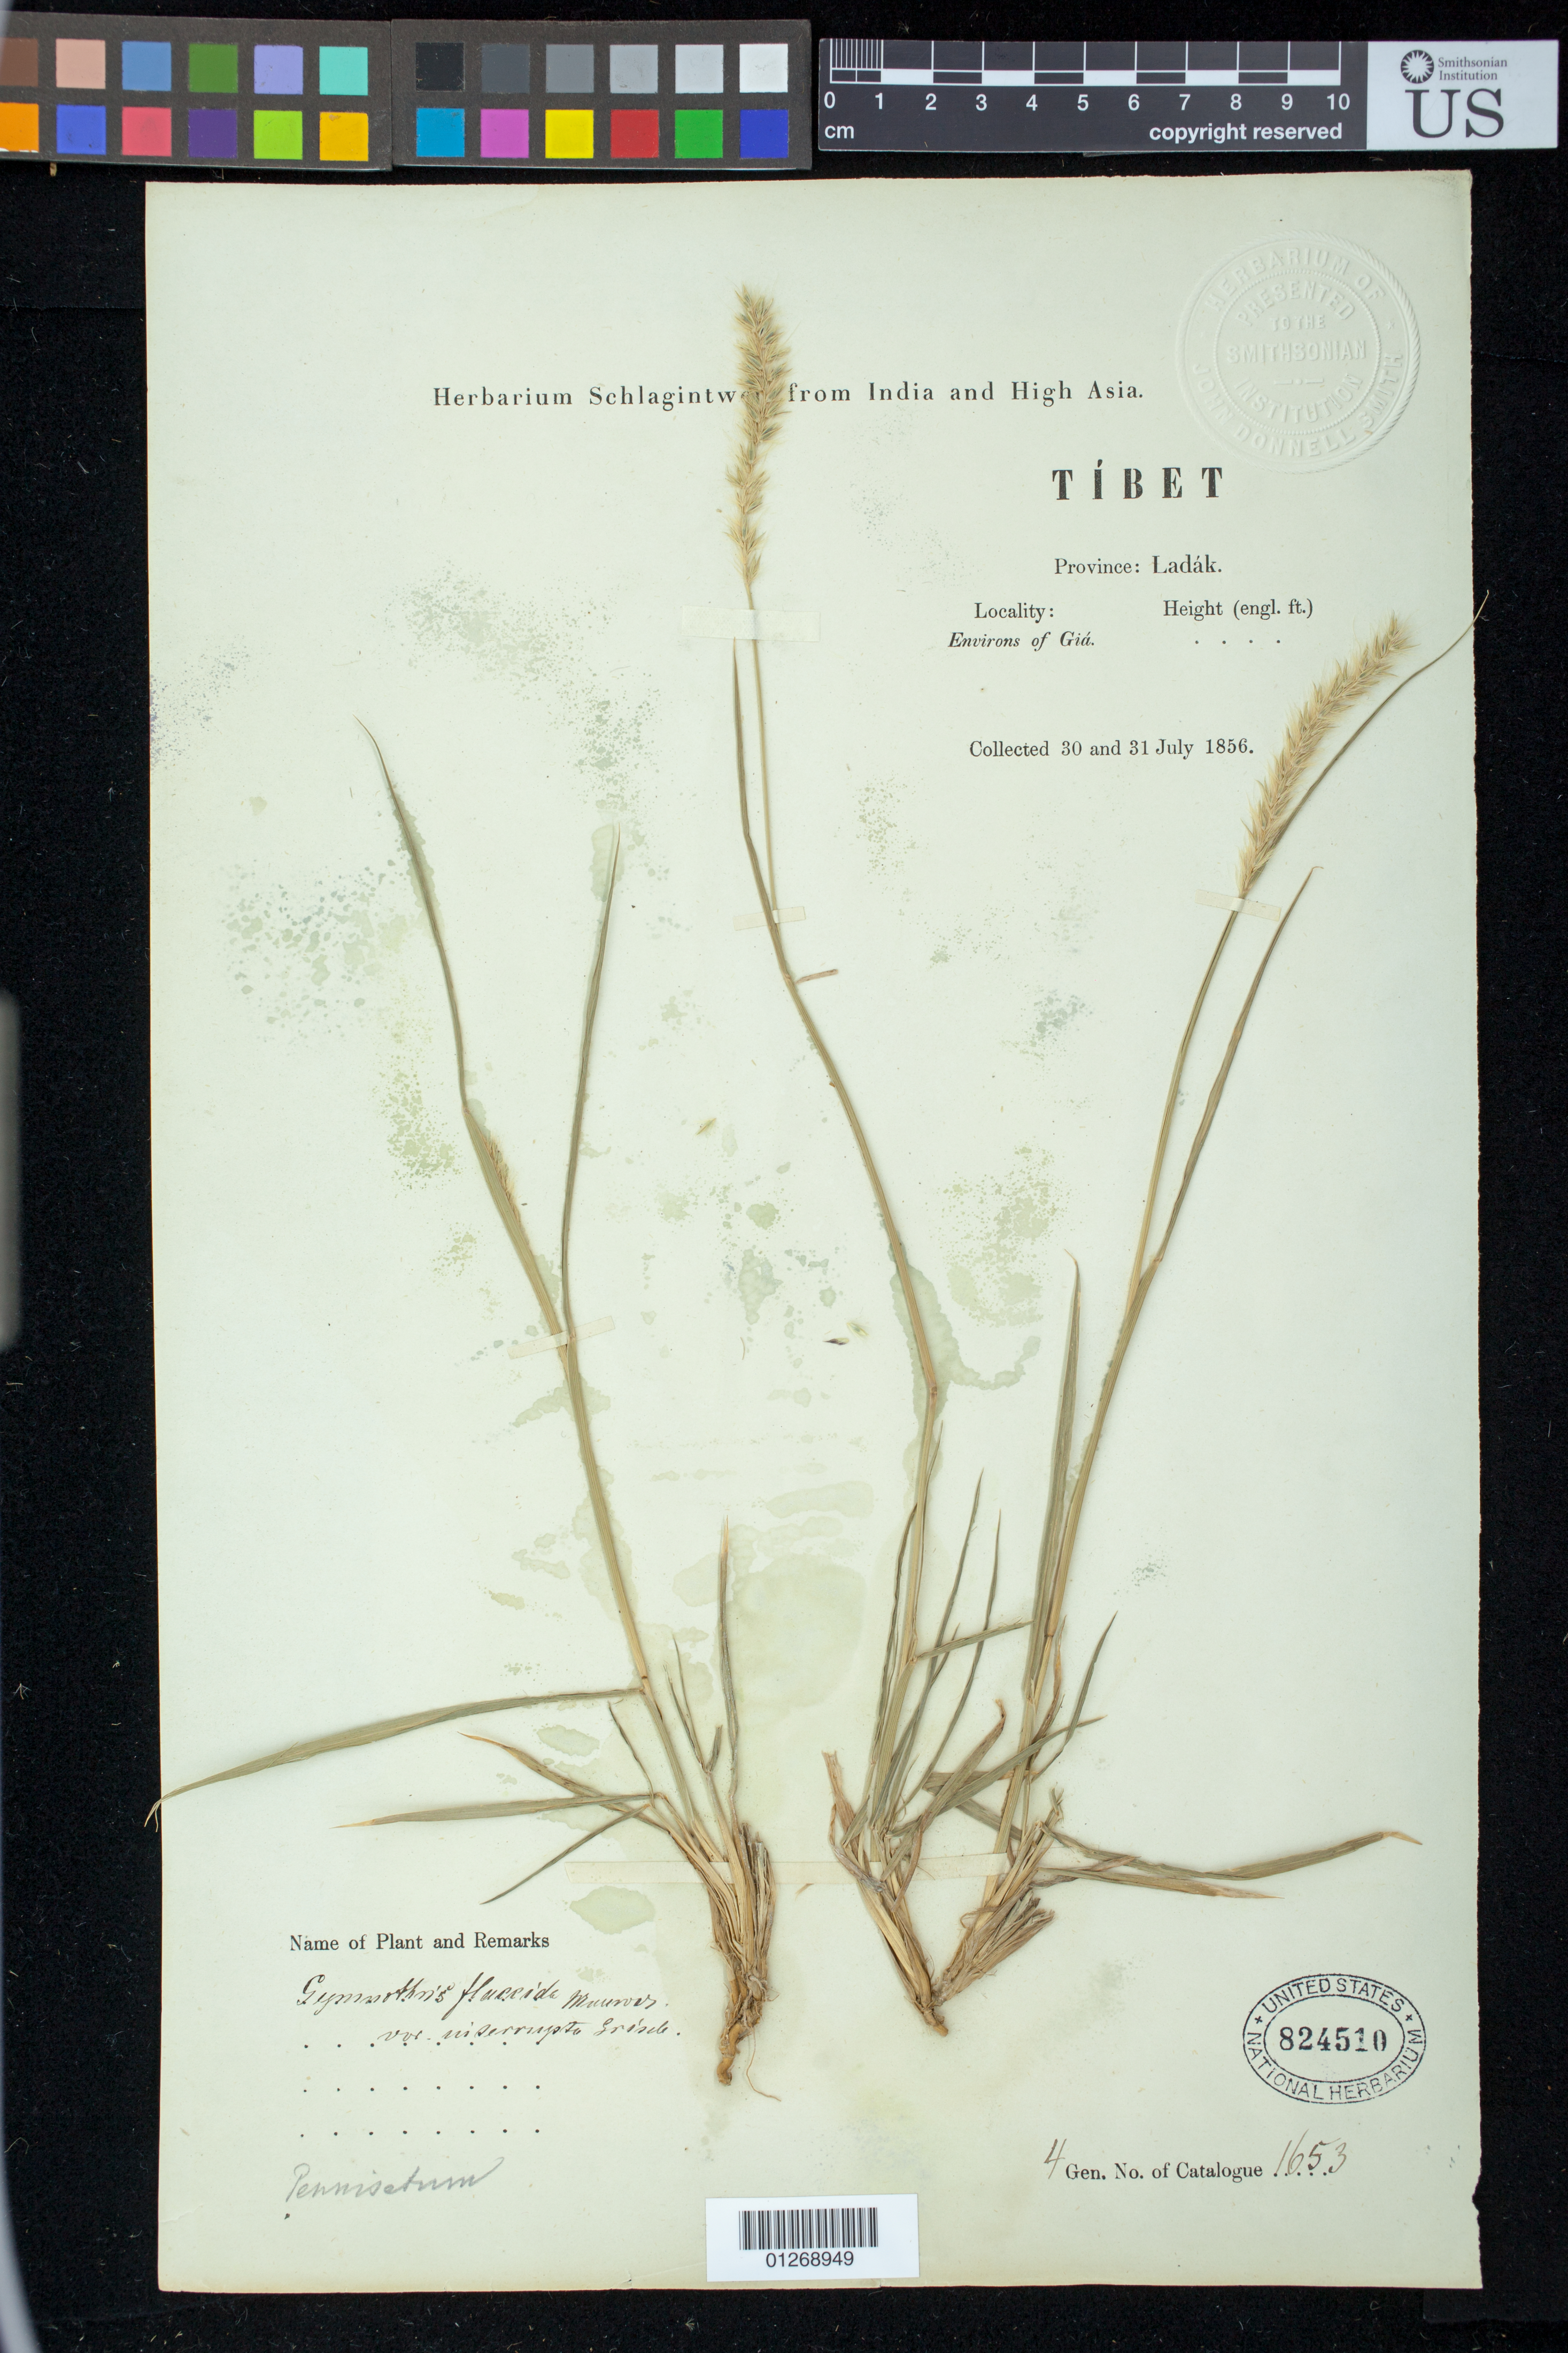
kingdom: Plantae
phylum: Tracheophyta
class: Liliopsida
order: Poales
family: Poaceae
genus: Pennisetum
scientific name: Pennisetum flaccidum var. interruptum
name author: Griseb.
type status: Isosyntype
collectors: Herbarium Schlagintweit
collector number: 1653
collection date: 1856-07-30,1856-07-31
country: India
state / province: Ladakh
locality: "Tibet", Province Ladák [Ladakh, now in India], environs of Giá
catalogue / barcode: US 824510